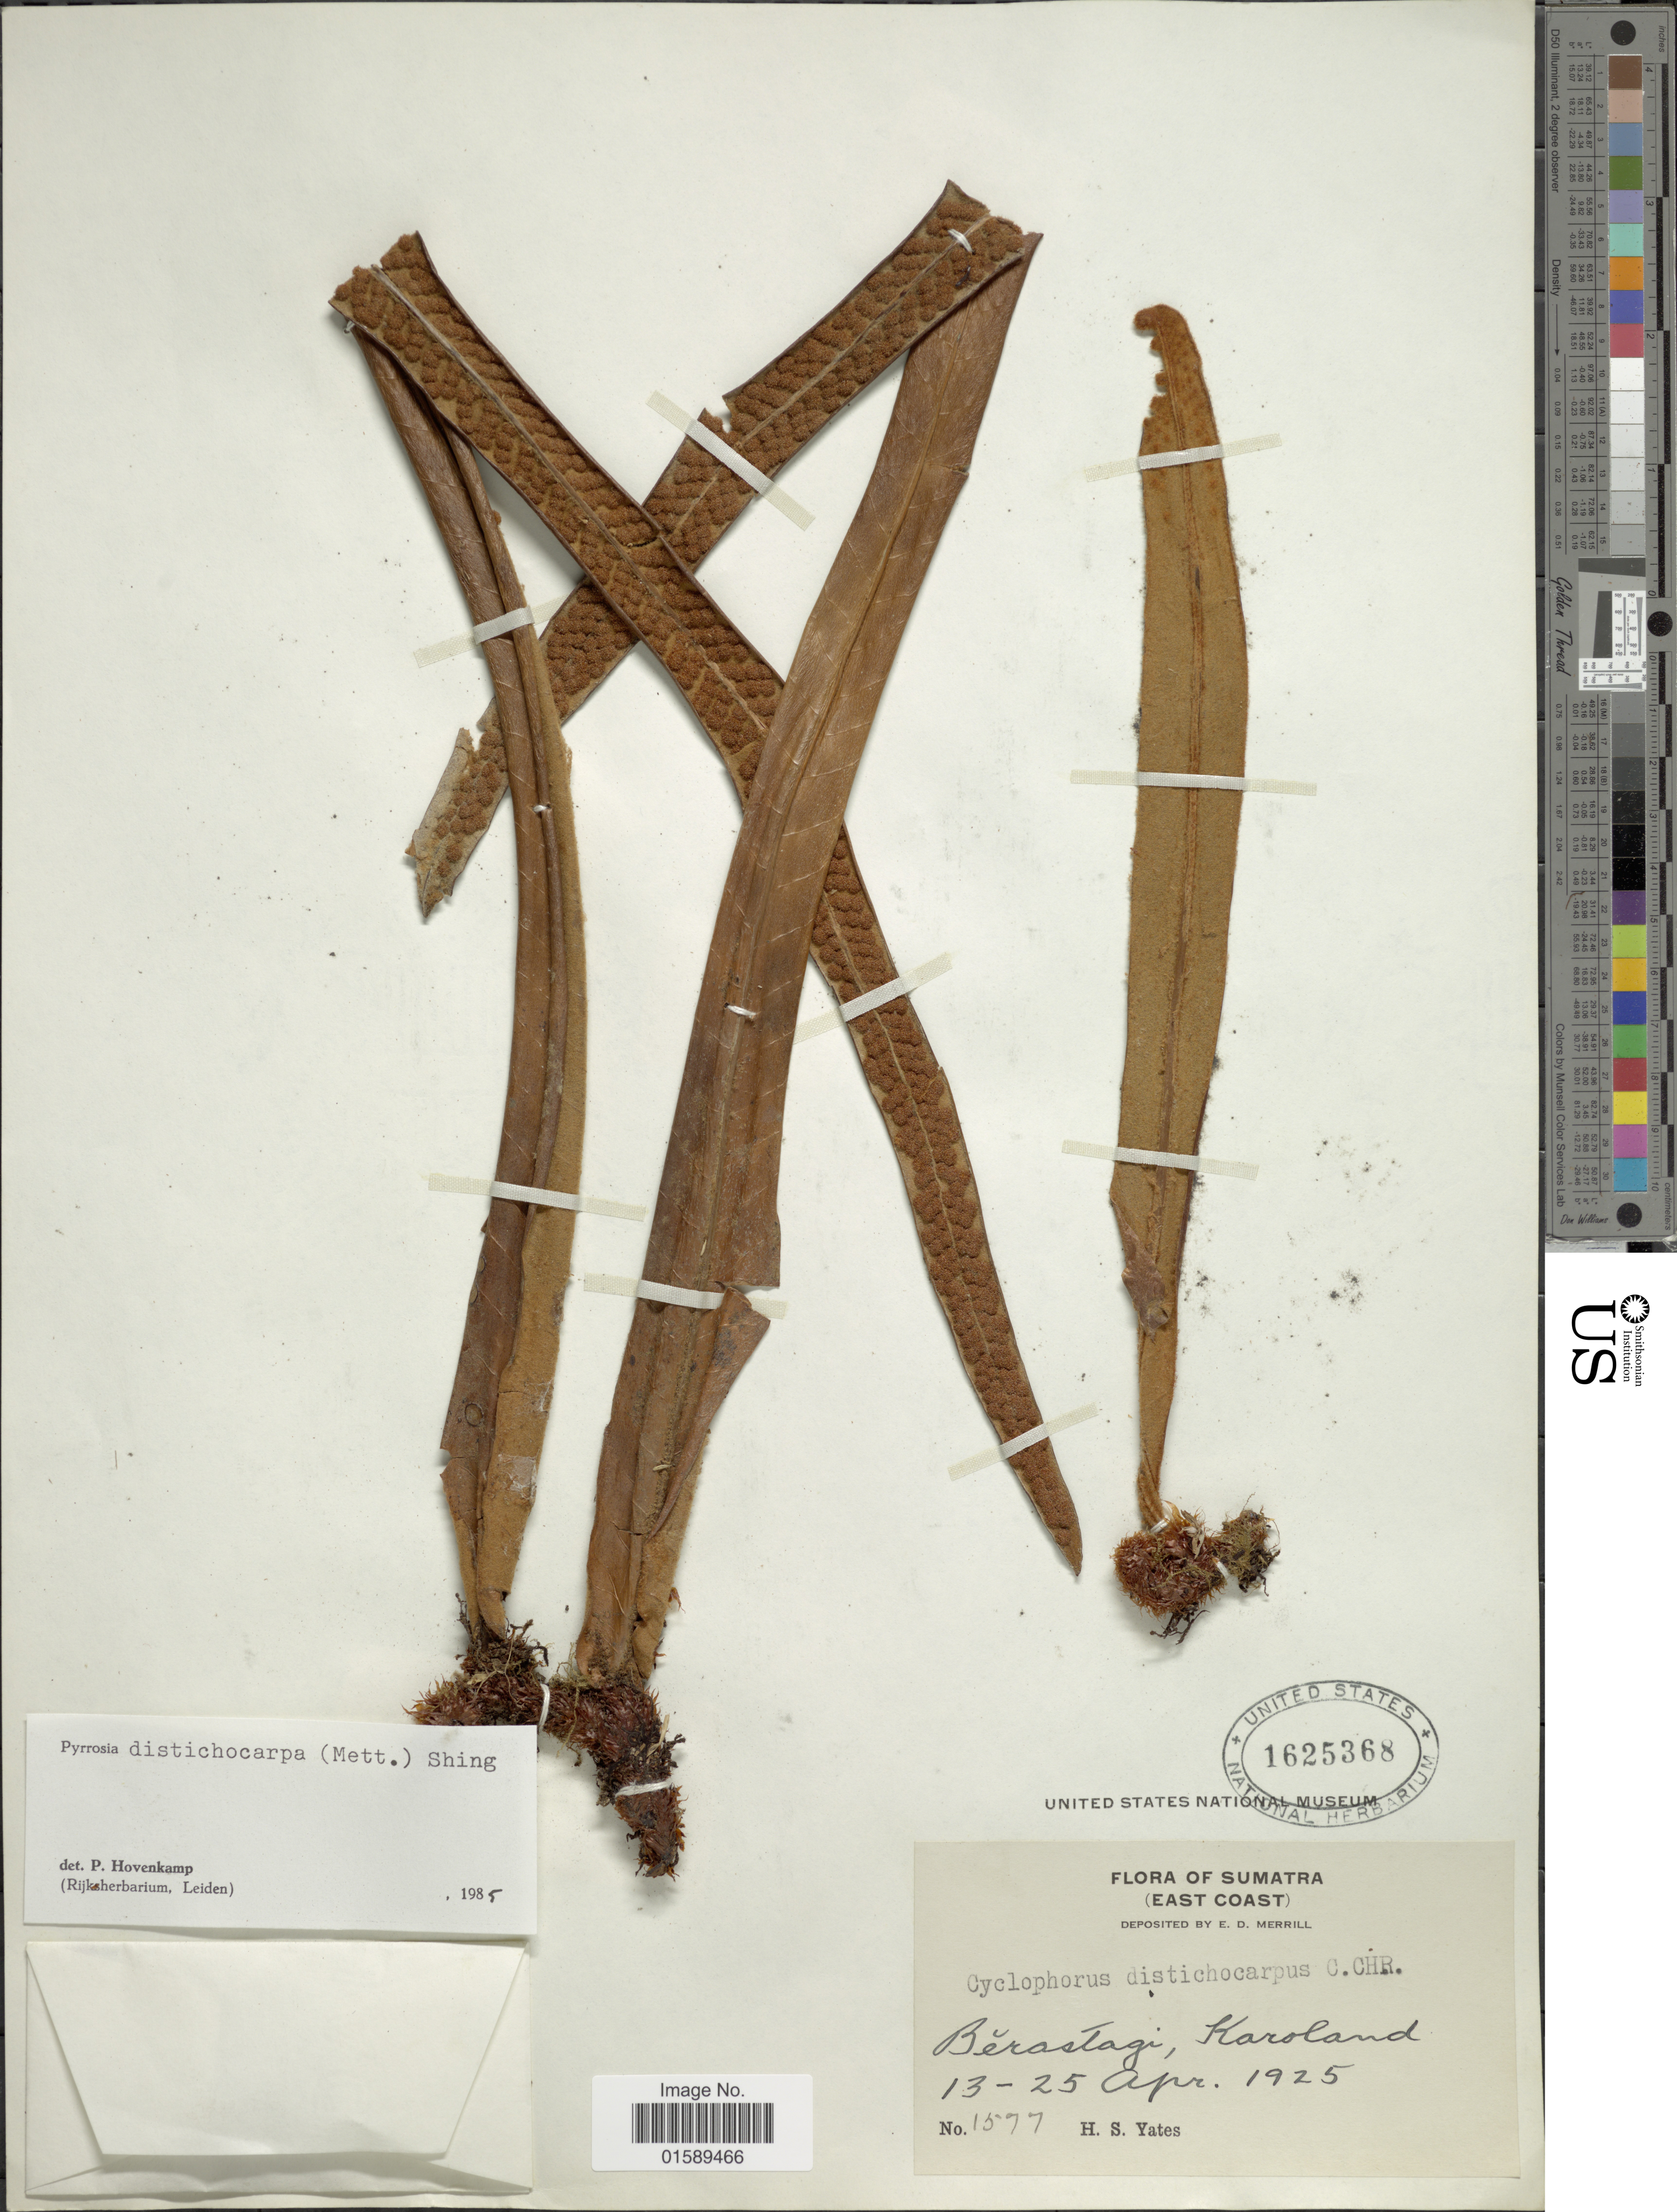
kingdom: Plantae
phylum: Tracheophyta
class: Polypodiopsida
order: Polypodiales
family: Polypodiaceae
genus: Pyrrosia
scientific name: Pyrrosia distichocarpa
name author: (Mett.) K.H. Shing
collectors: H. S. Yates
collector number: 1577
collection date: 1925-04-13/1925-04-25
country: Indonesia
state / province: Sumatra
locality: Sumatra (East Coast), Berastagi, Karoland.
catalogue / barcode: US 1625368